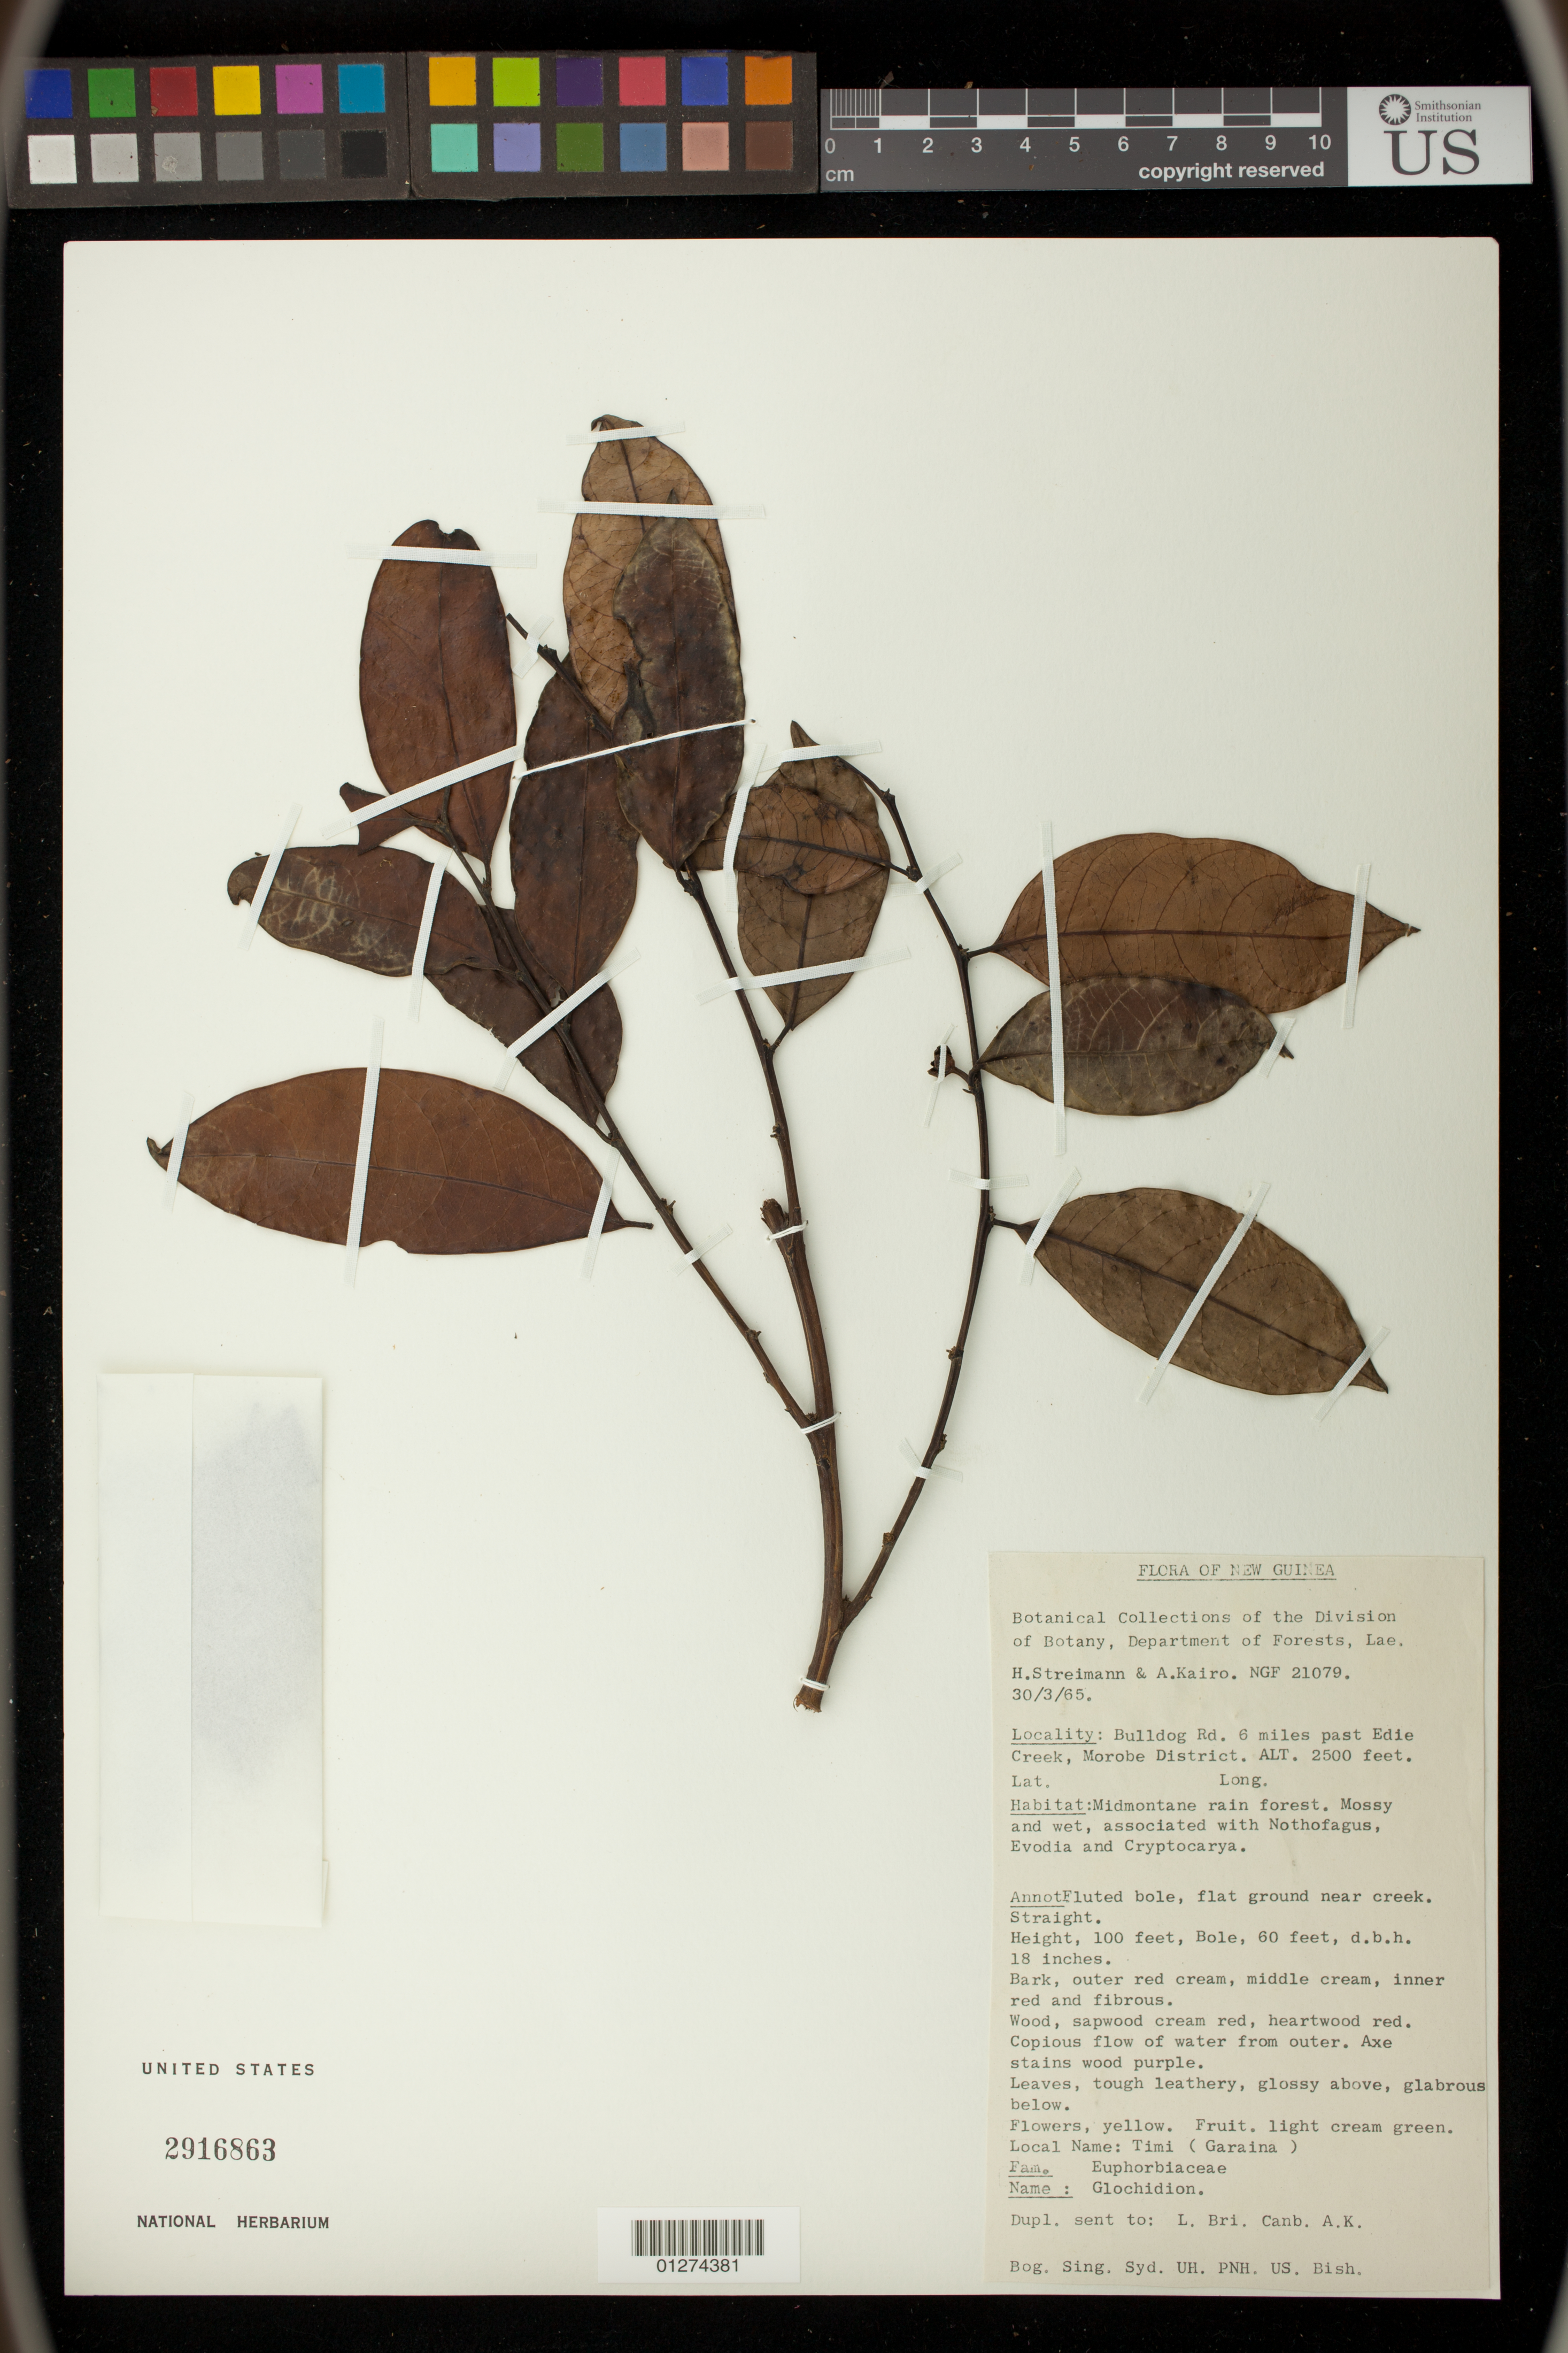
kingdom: Plantae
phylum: Tracheophyta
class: Magnoliopsida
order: Malpighiales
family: Phyllanthaceae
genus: Glochidion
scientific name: Glochidion sp.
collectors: H. Streimann & A. Kairo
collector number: NGF 21079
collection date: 1965-03-30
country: Papua New Guinea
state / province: Morobe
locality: Bulldog Rd. 6 miles past Edie Creek.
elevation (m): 762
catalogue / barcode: US 2916863